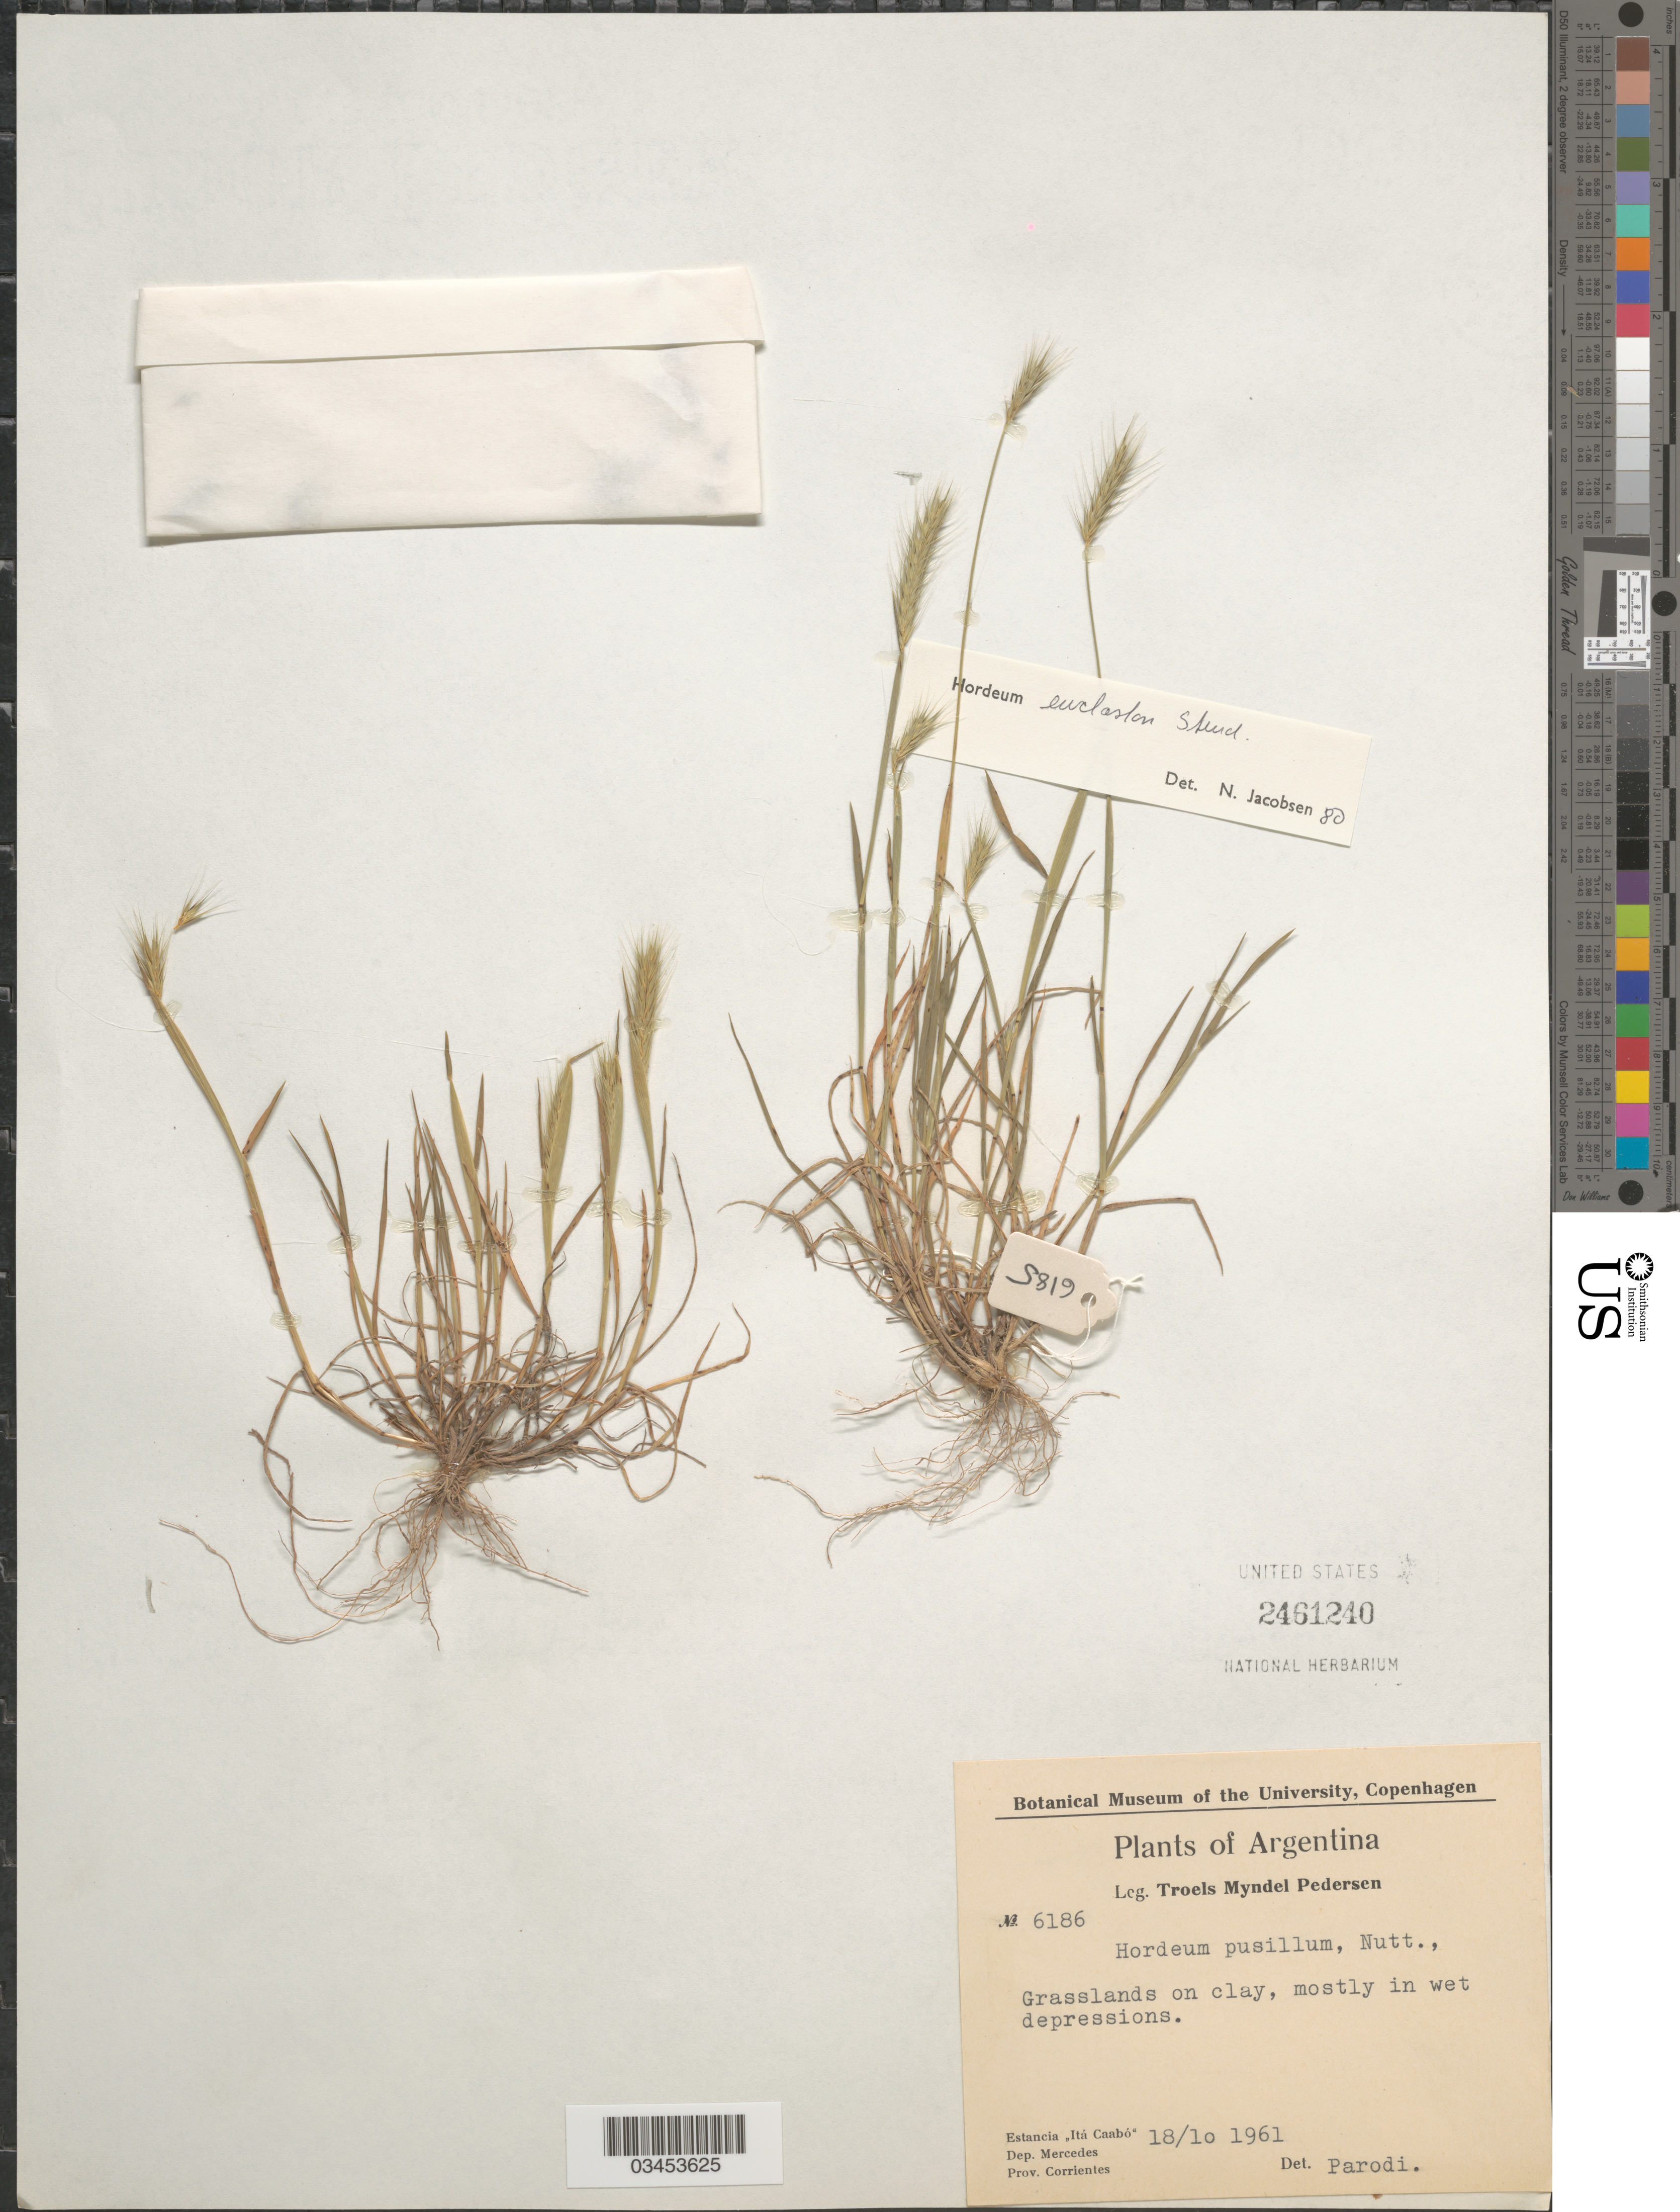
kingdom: Plantae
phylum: Tracheophyta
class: Liliopsida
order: Poales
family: Poaceae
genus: Hordeum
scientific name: Hordeum euclaston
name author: Steud.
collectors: T. Pederson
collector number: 6186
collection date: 1961-10-18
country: Argentina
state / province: Corrientes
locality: Estancia "Itá Caabó". Dep. Mercedes.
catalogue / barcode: US 2461240